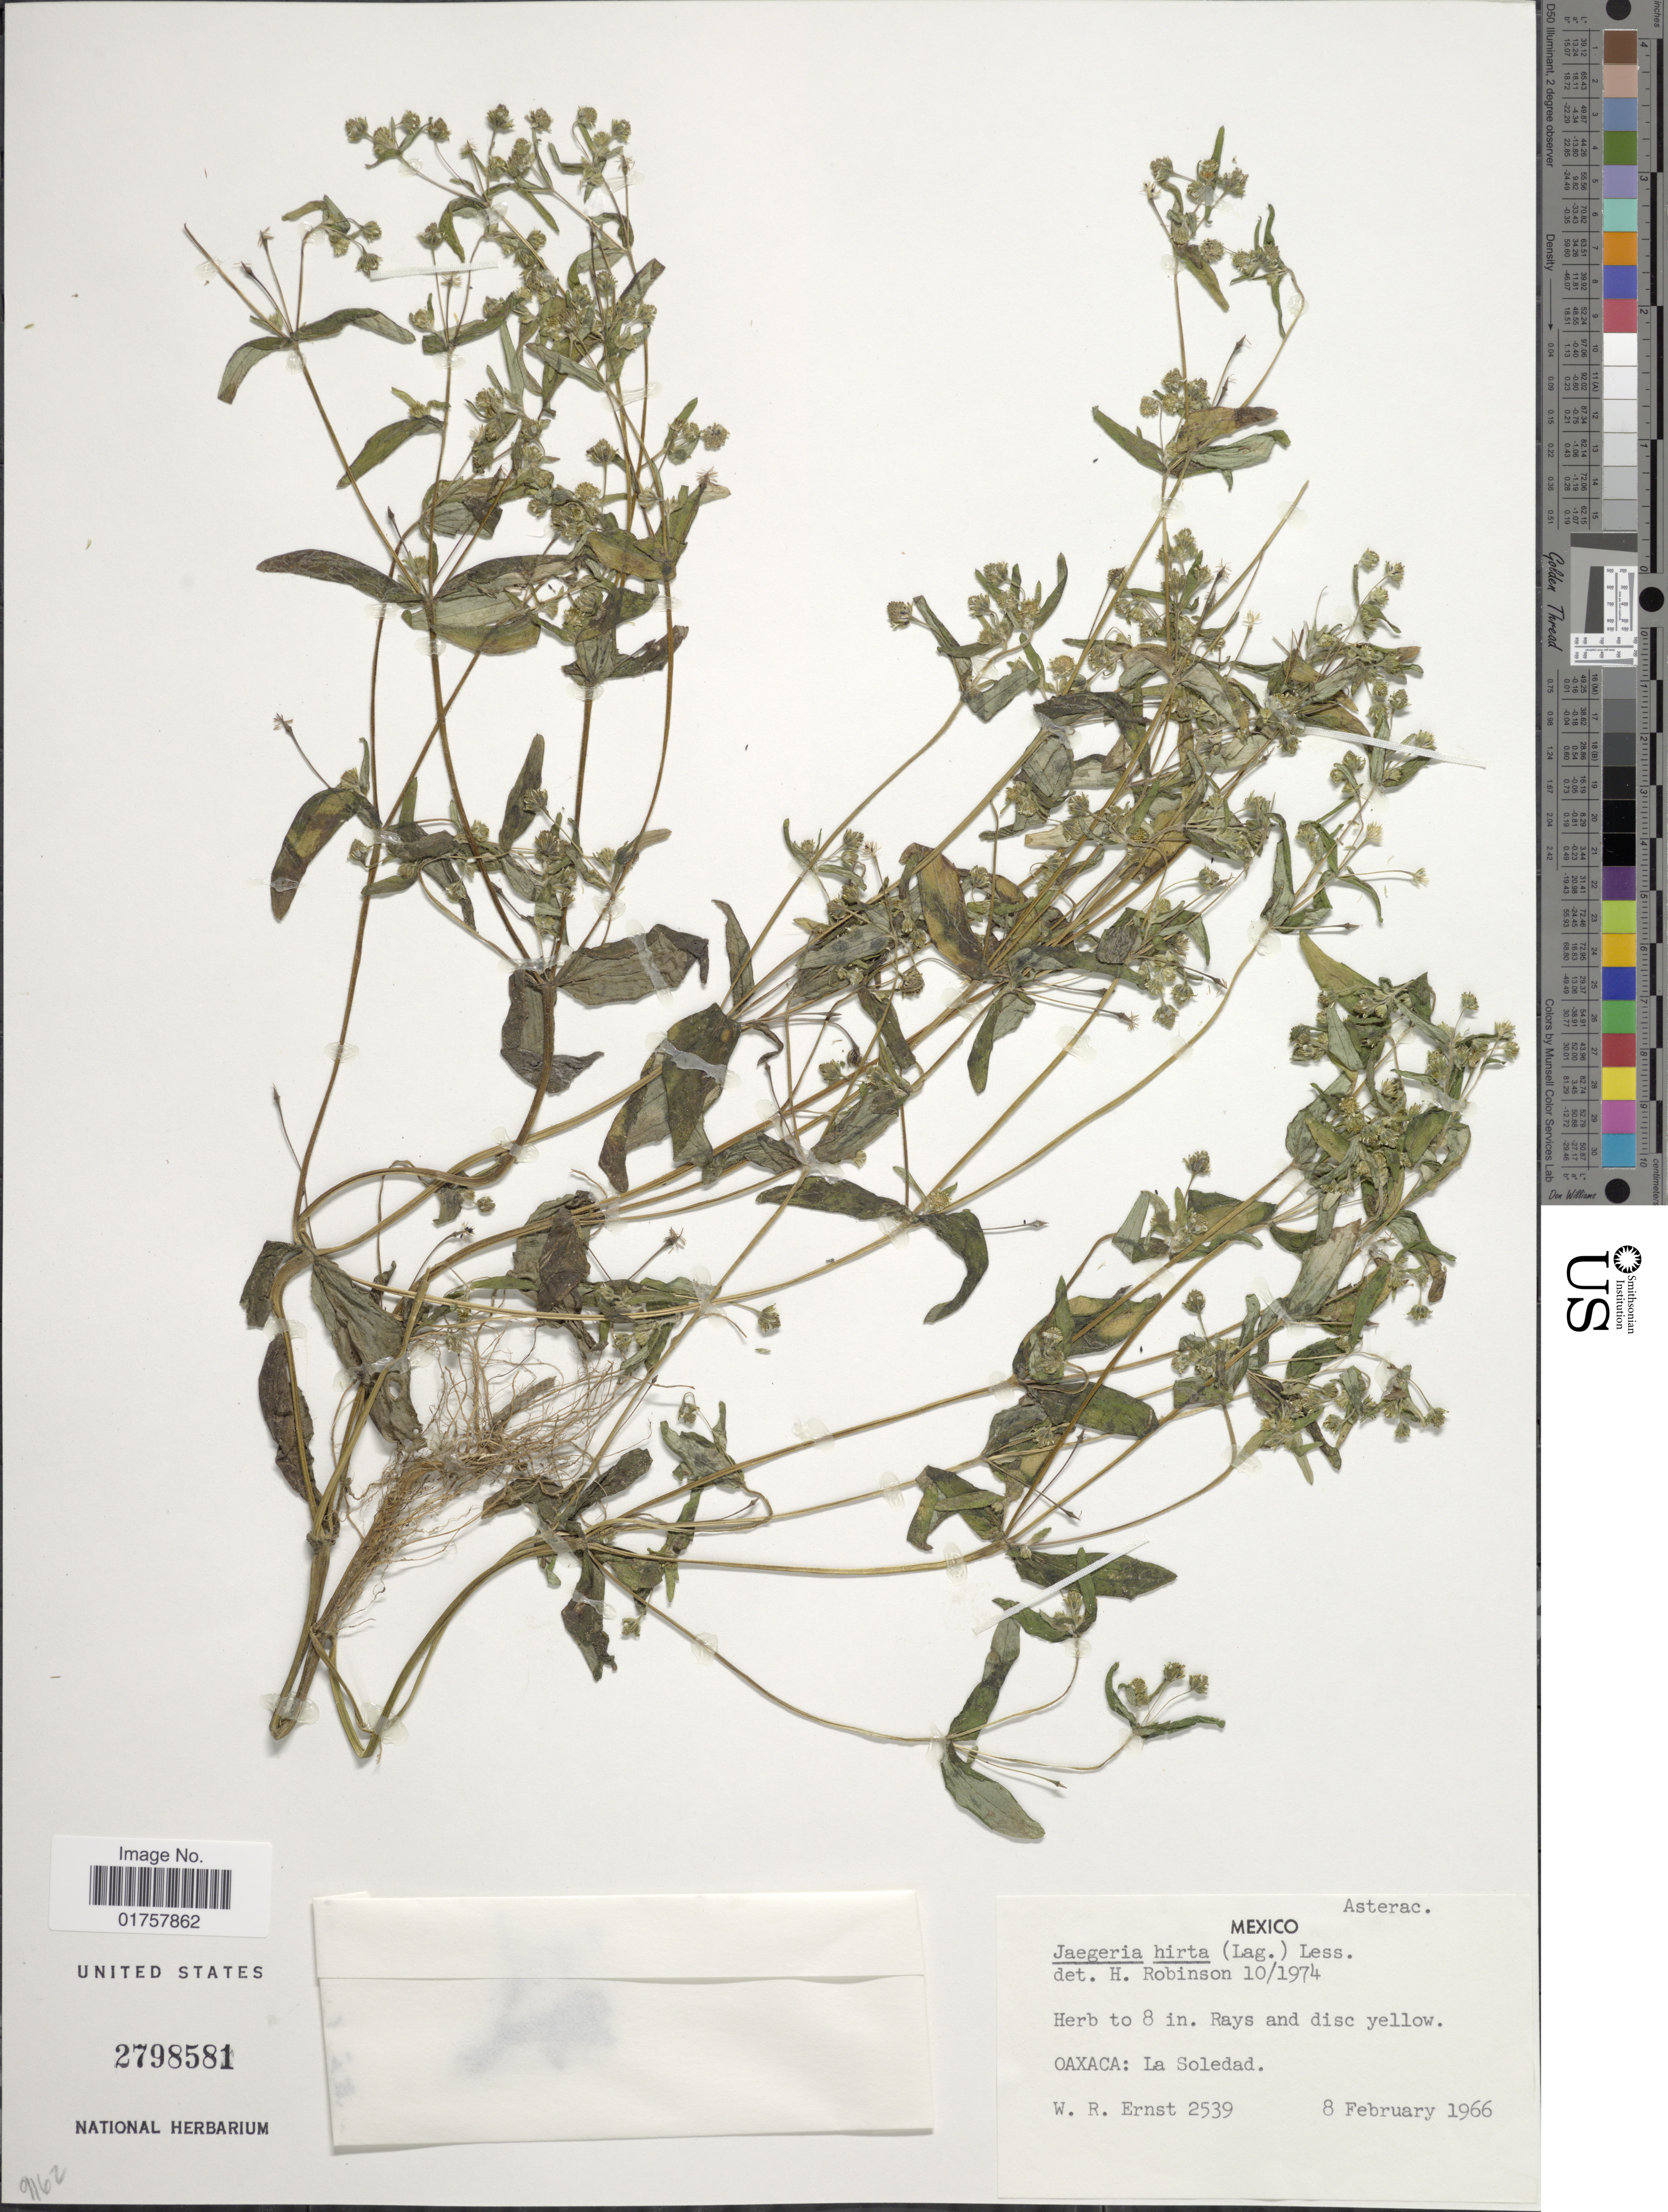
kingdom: Plantae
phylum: Tracheophyta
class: Magnoliopsida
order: Asterales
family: Asteraceae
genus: Jaegeria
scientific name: Jaegeria hirta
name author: (Lag.) Less.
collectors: W. R. Ernst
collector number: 2539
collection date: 1966-02-08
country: Mexico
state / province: Oaxaca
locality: La Soledad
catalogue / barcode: US 2798581